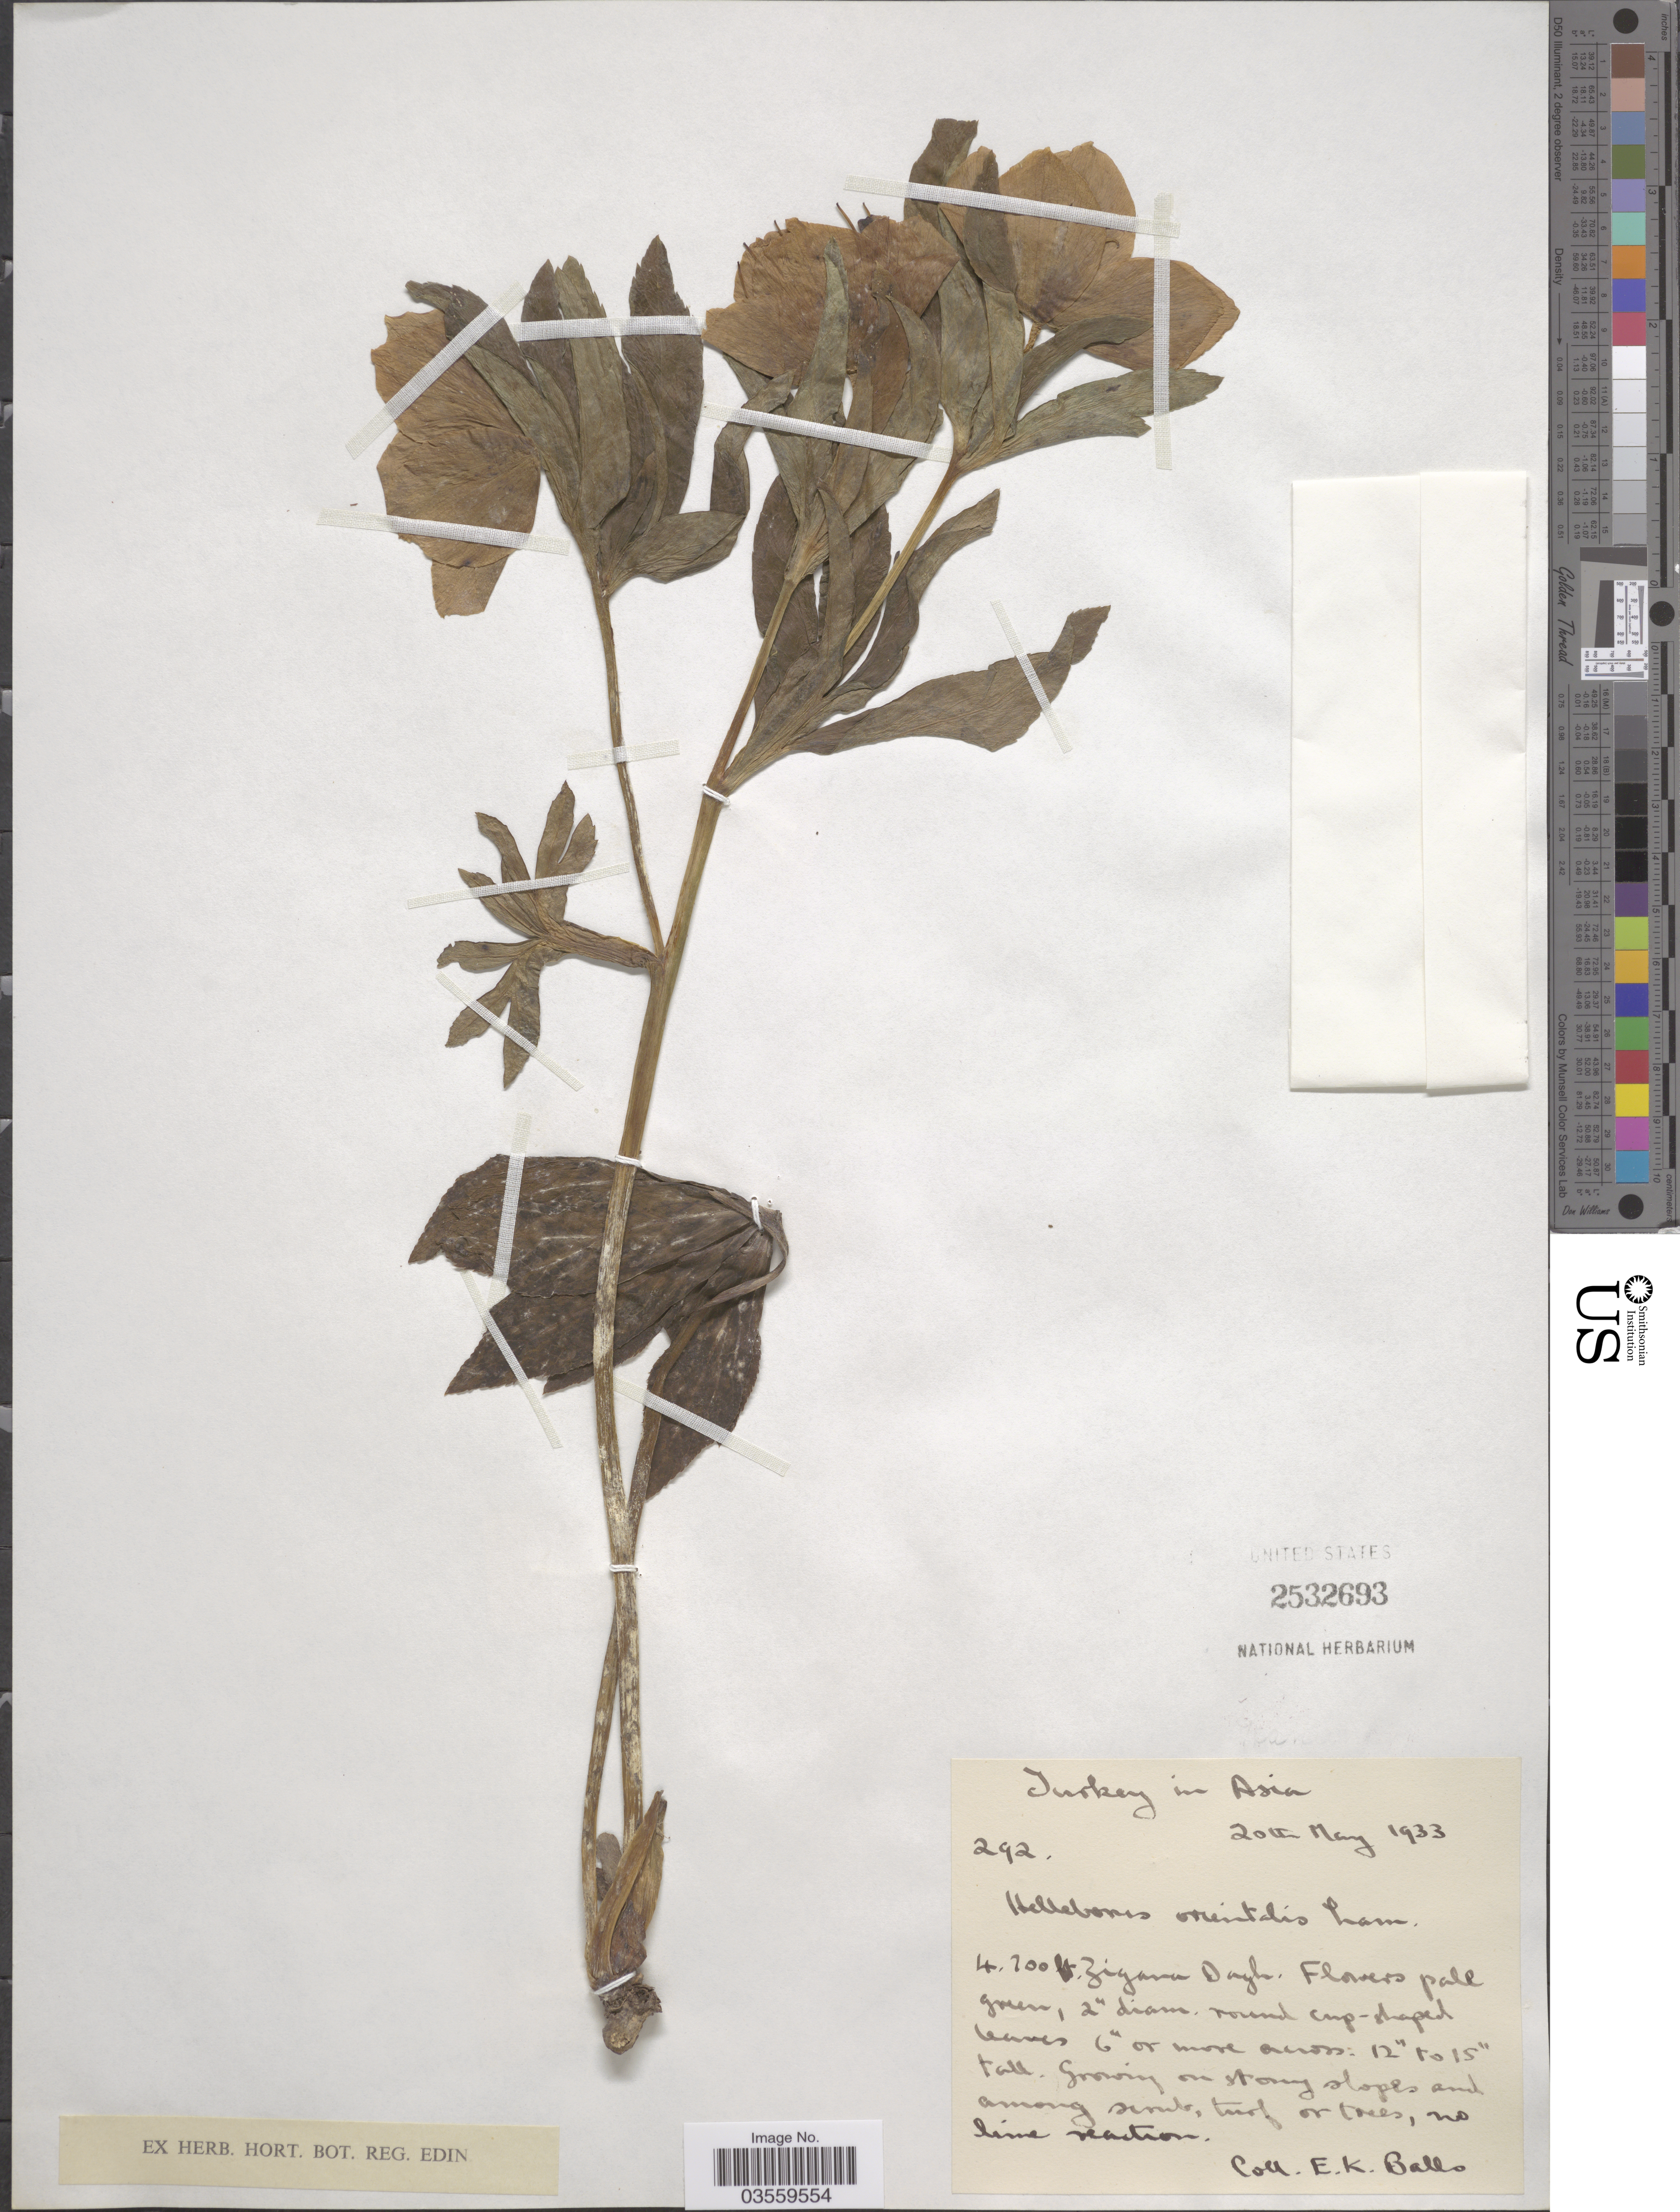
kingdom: Plantae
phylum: Tracheophyta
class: Magnoliopsida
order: Ranunculales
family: Ranunculaceae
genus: Helleborus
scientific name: Helleborus caucasicus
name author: A. Braun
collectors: E. K. Balls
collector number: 292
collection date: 1933-05-20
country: Turkey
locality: Turkey in Asia.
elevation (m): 1433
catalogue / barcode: US 2532693